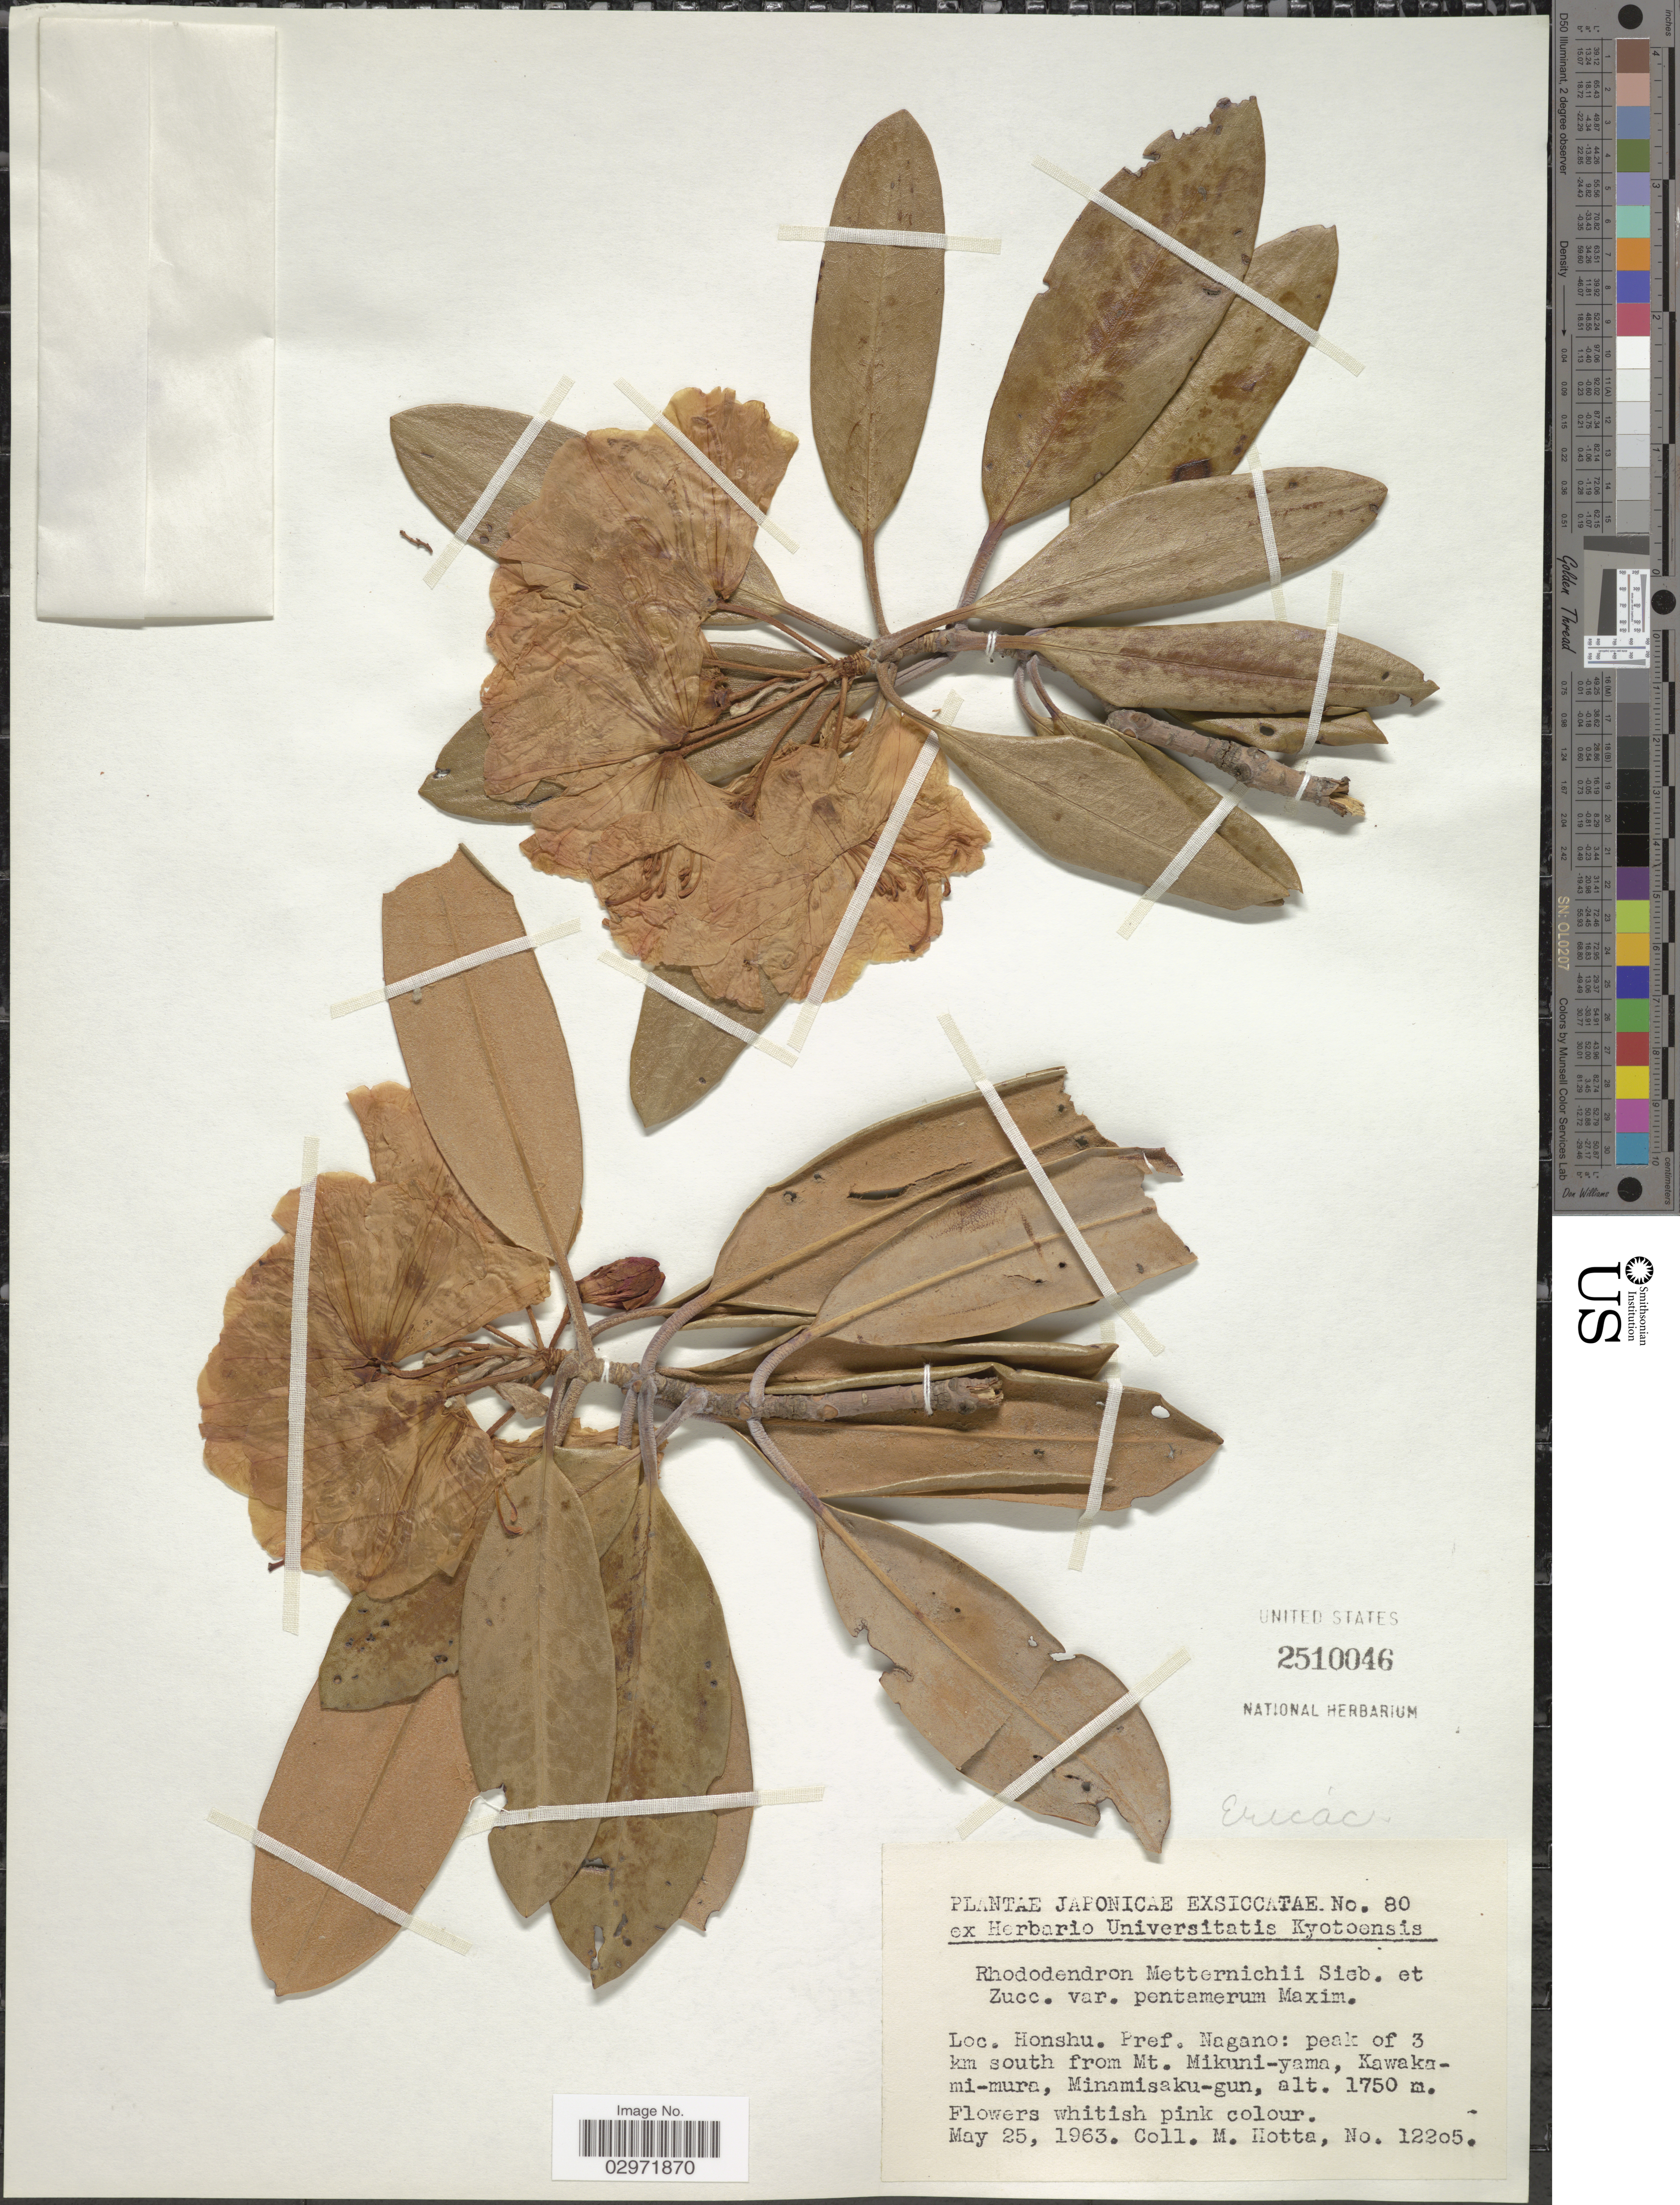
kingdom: Plantae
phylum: Tracheophyta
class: Magnoliopsida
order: Ericales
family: Ericaceae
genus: Rhododendron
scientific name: Rhododendron metternichii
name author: Siebold & Zucc.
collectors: M. Hotta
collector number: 12205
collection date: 1963-05-25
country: Fiji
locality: Honshu. Pref. Nagano: peak of 3 km south from Mt. Mikuni-yama, Kawaka-mi-mura, Minamisaku-gun.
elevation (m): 1750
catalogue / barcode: US 2510046